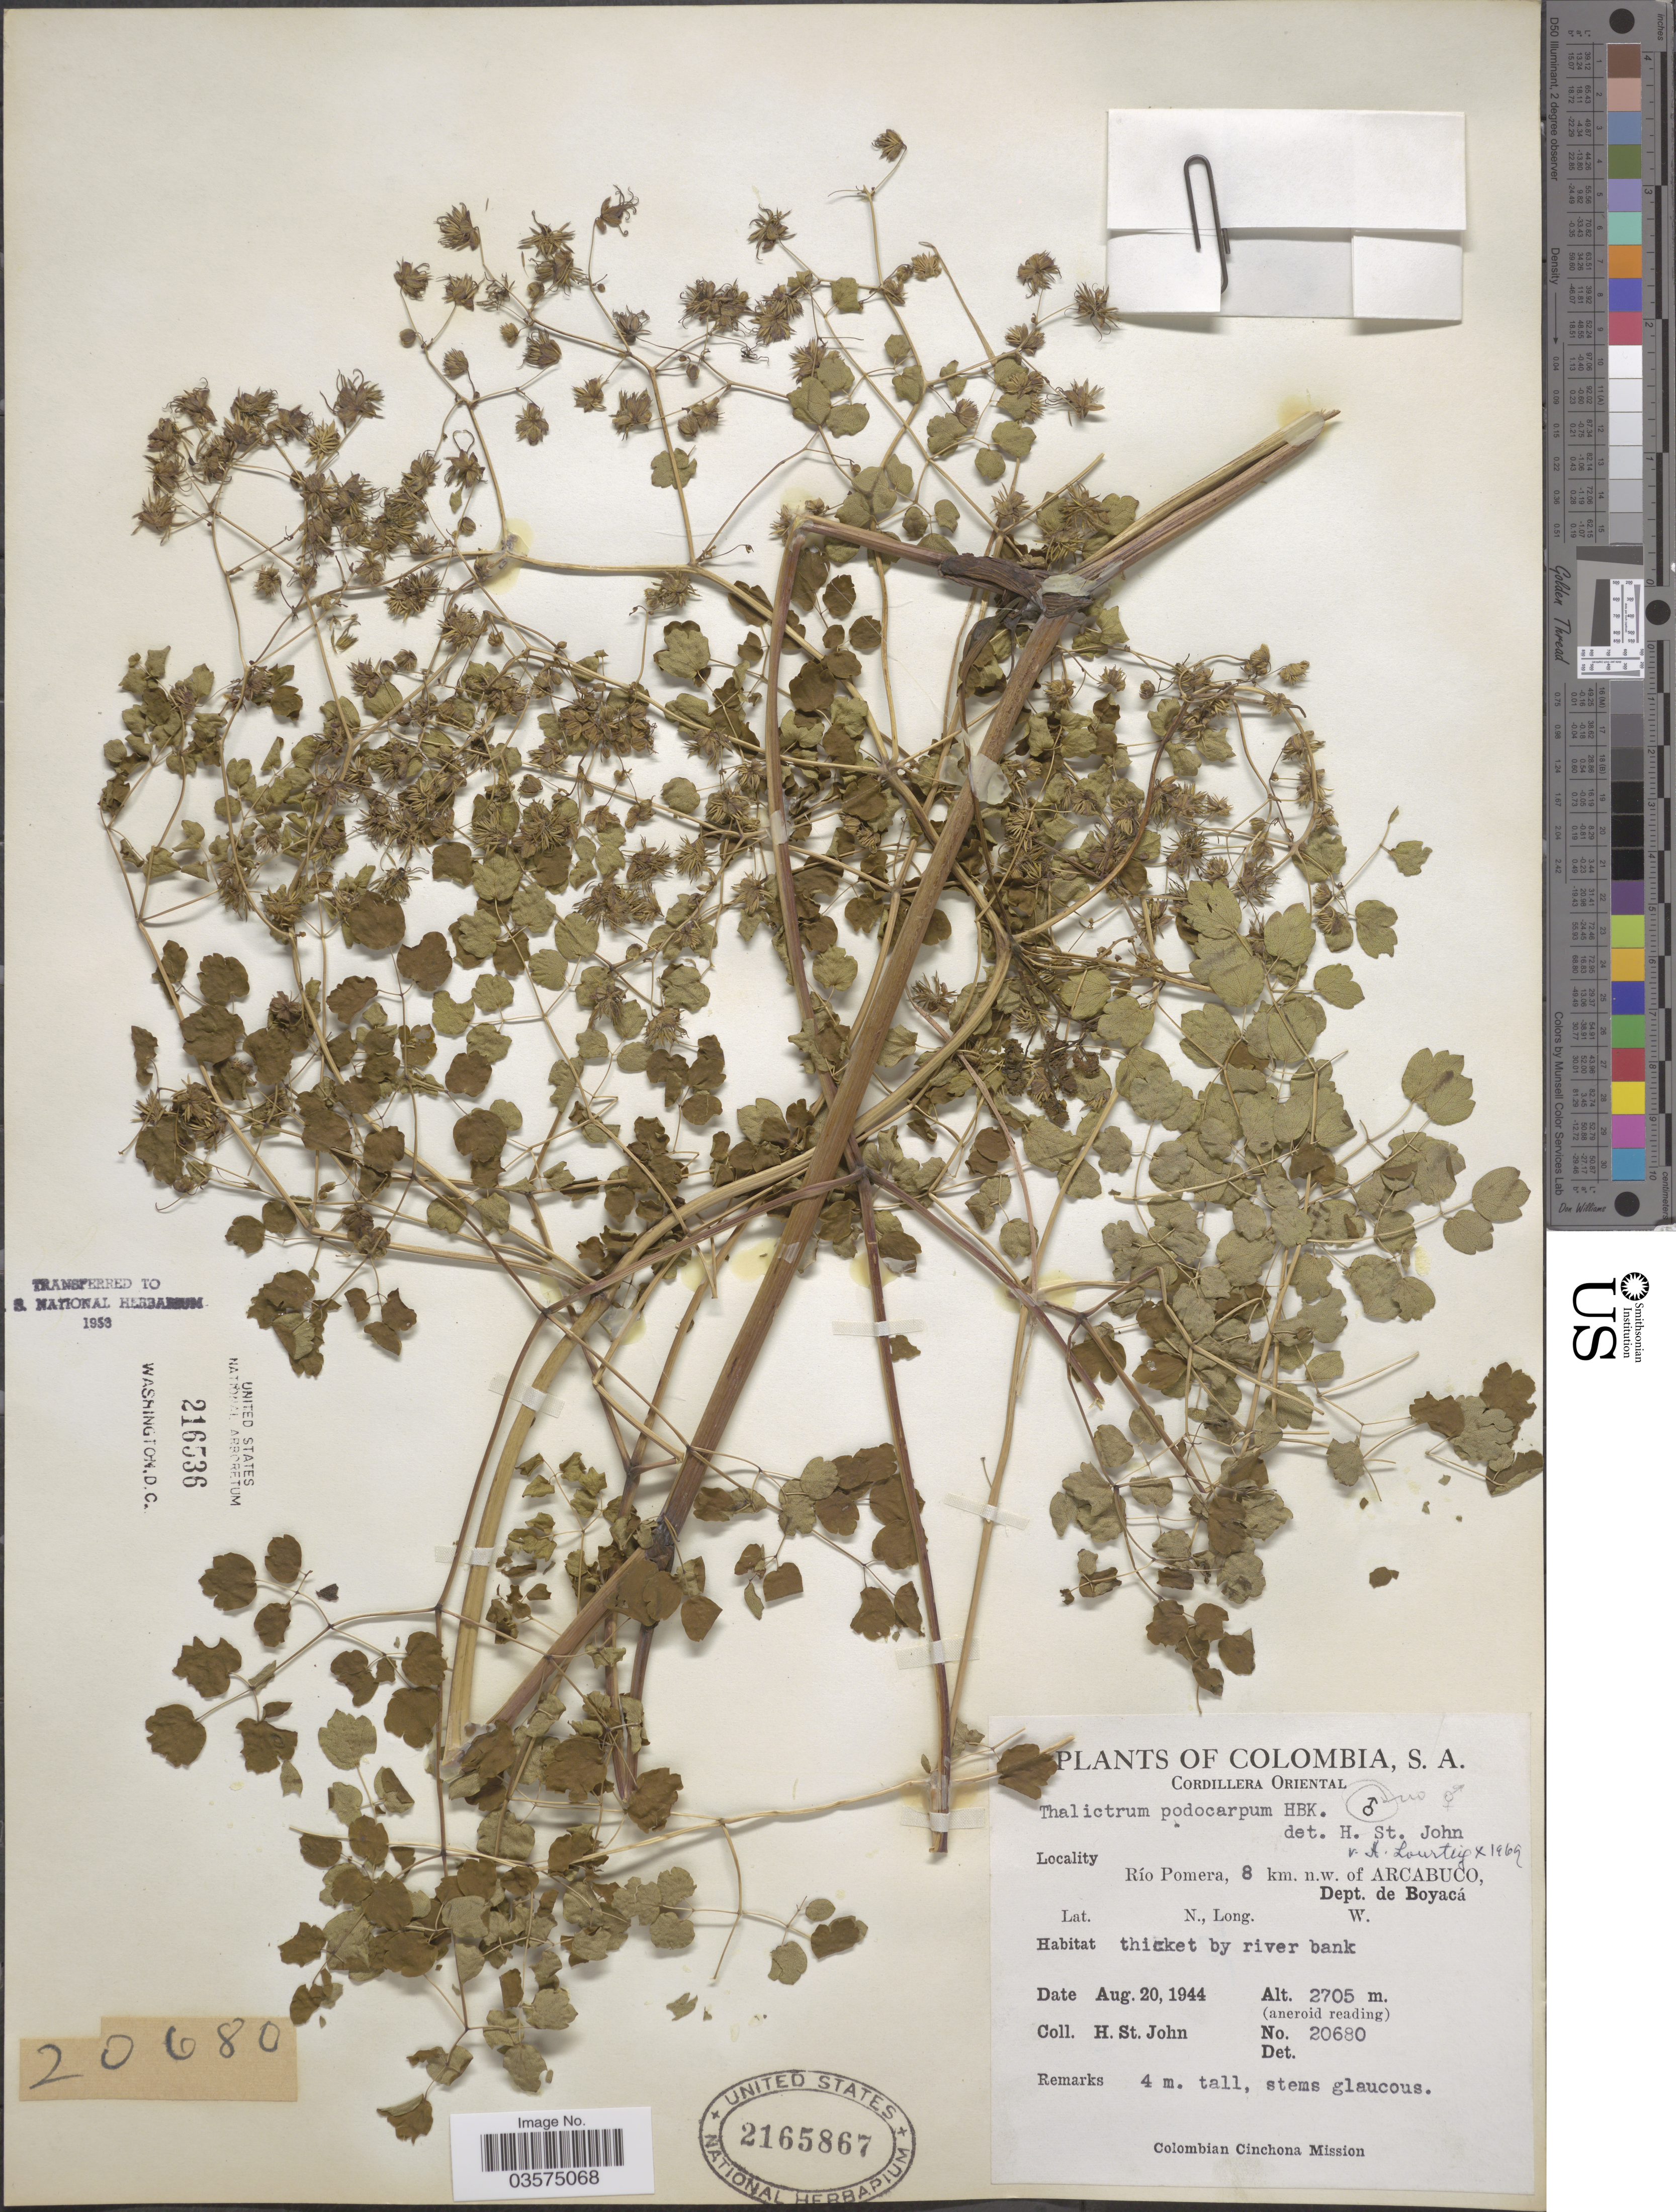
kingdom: Plantae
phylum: Tracheophyta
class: Magnoliopsida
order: Ranunculales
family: Ranunculaceae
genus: Thalictrum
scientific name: Thalictrum podocarpum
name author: Kunth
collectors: H. St. John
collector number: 20680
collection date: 1944-08-20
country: Colombia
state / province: Boyacá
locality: Cordillera Oriental. Río Pomera, 8 km. n.w. of Arcabuco, Dept. de Boyacá.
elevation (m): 2705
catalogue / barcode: US 2165867